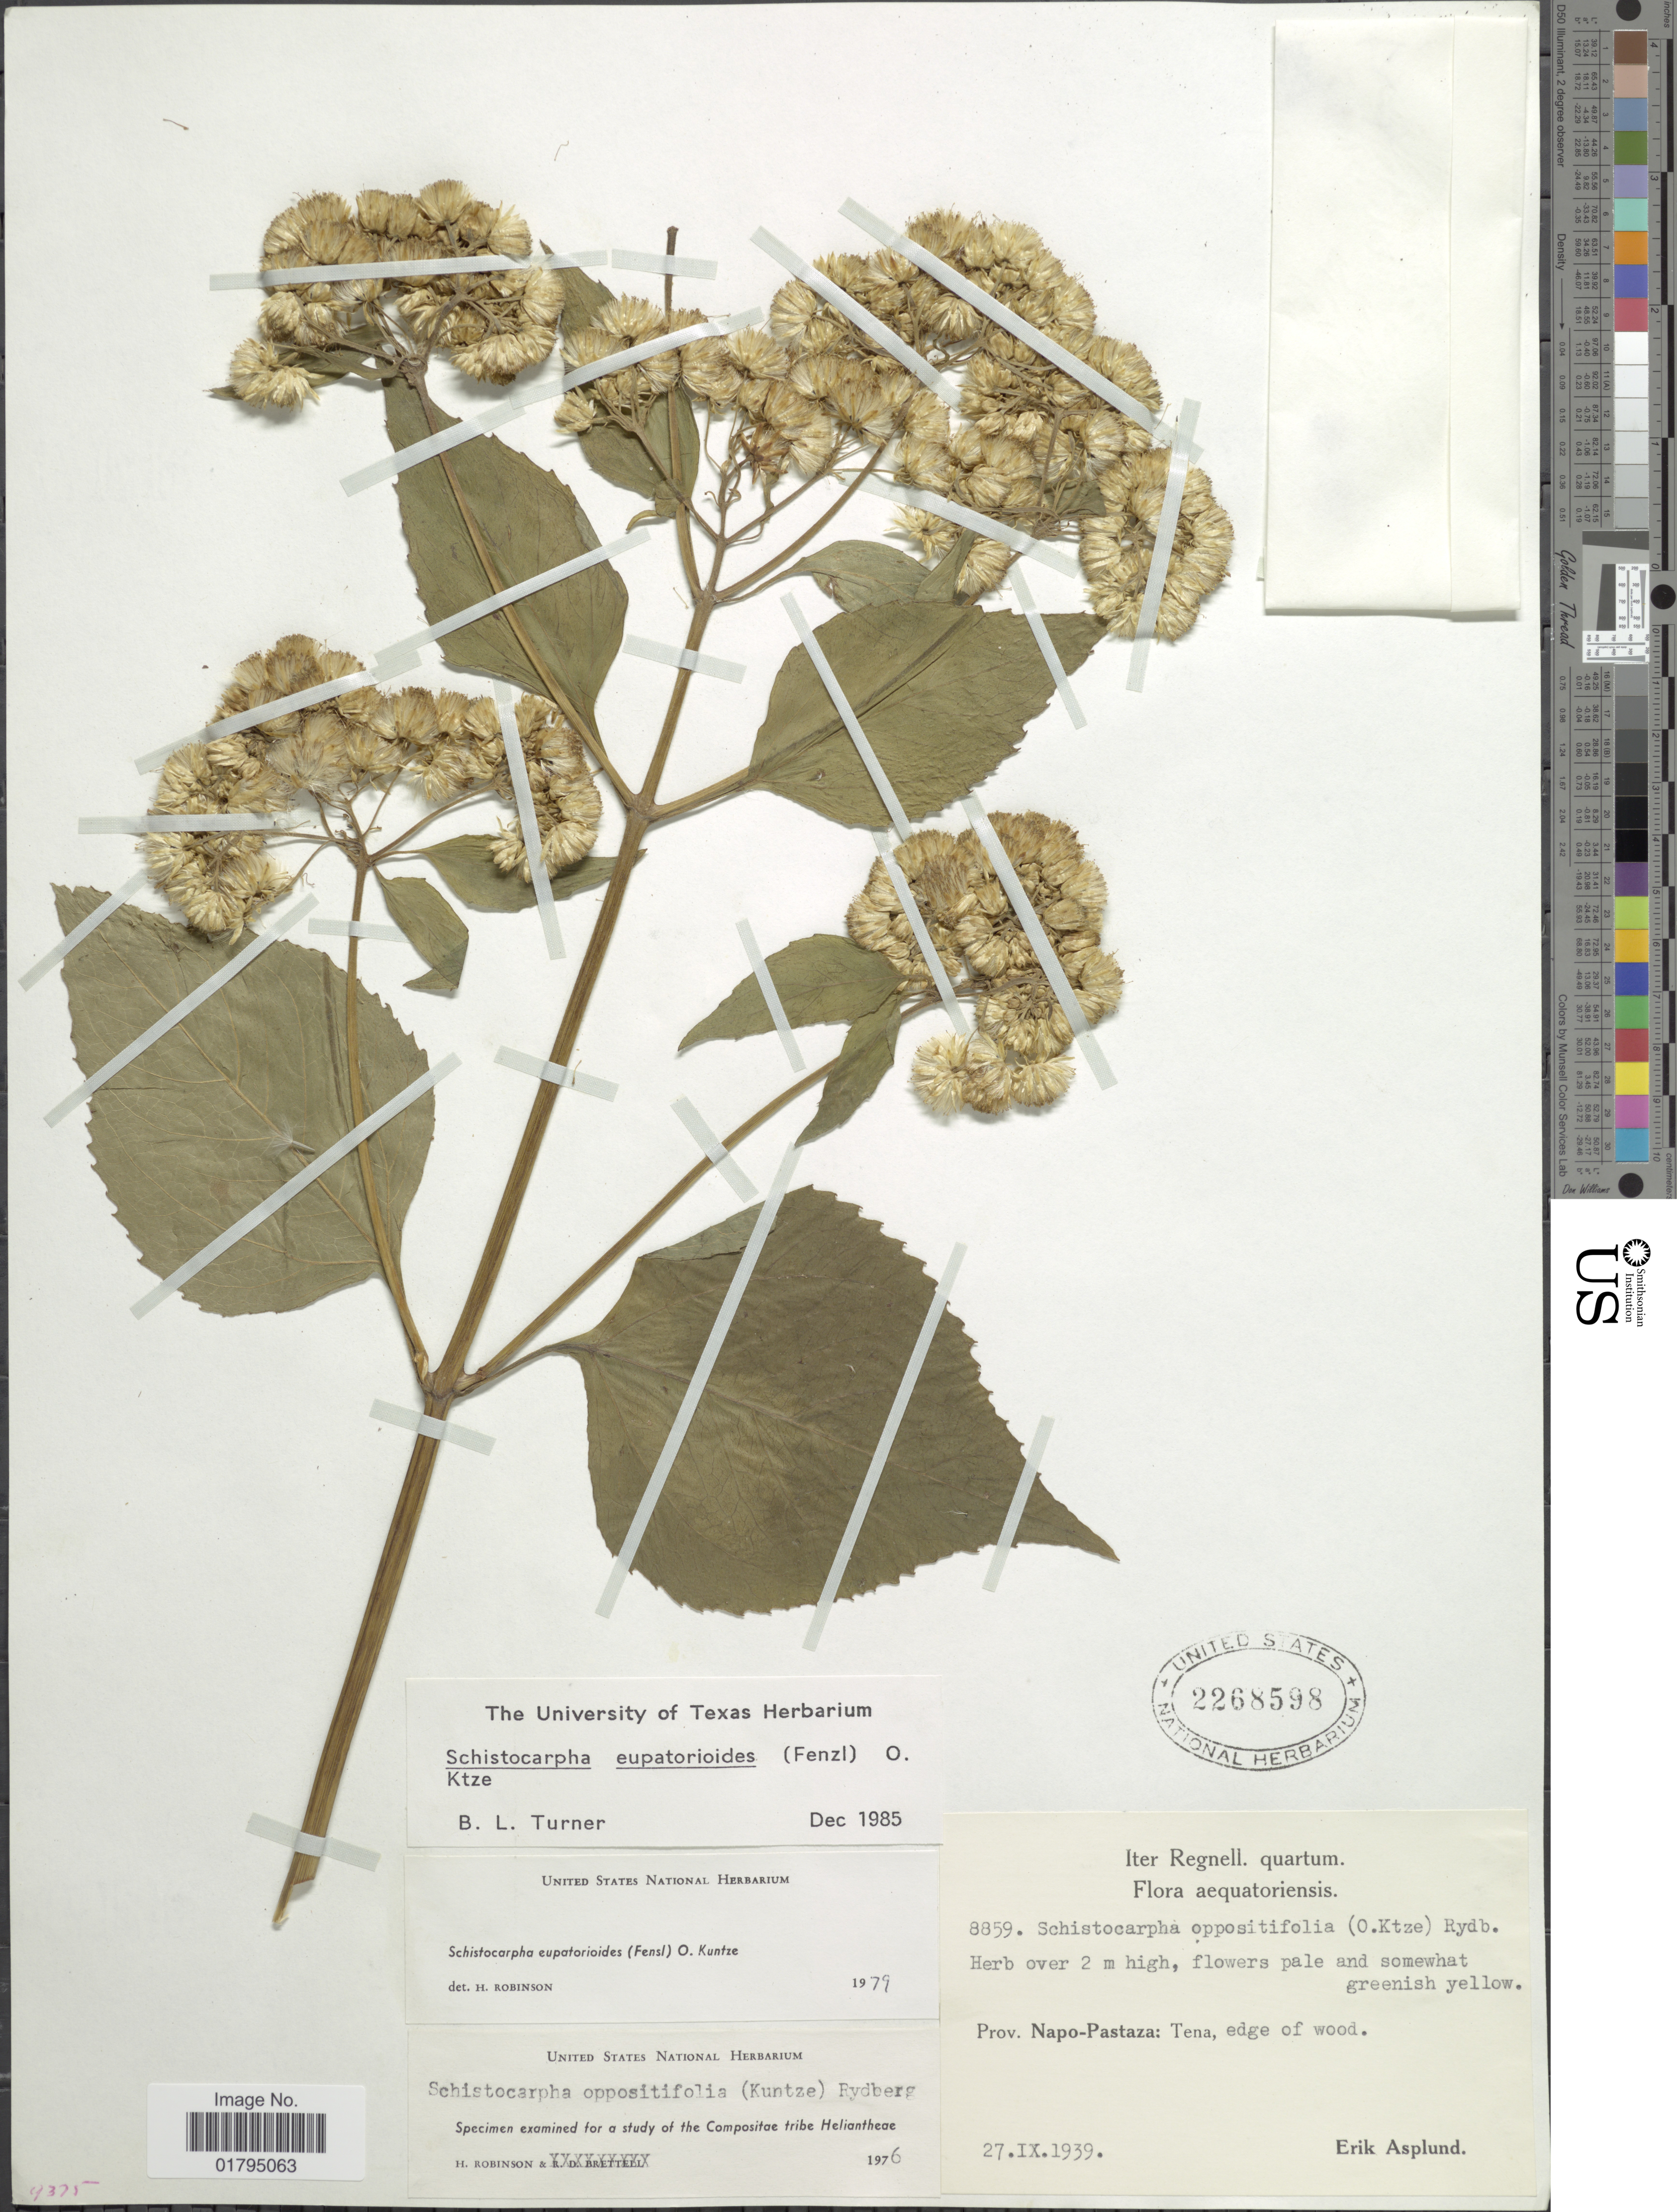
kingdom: Plantae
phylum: Tracheophyta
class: Magnoliopsida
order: Asterales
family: Asteraceae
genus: Schistocarpha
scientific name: Schistocarpha eupatorioides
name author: (Fenzl) Kuntze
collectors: E. Asplund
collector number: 8859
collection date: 1939-09-27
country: Ecuador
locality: Prov. Napo-Pastaza: Tena, edge of wood.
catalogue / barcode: US 2268598